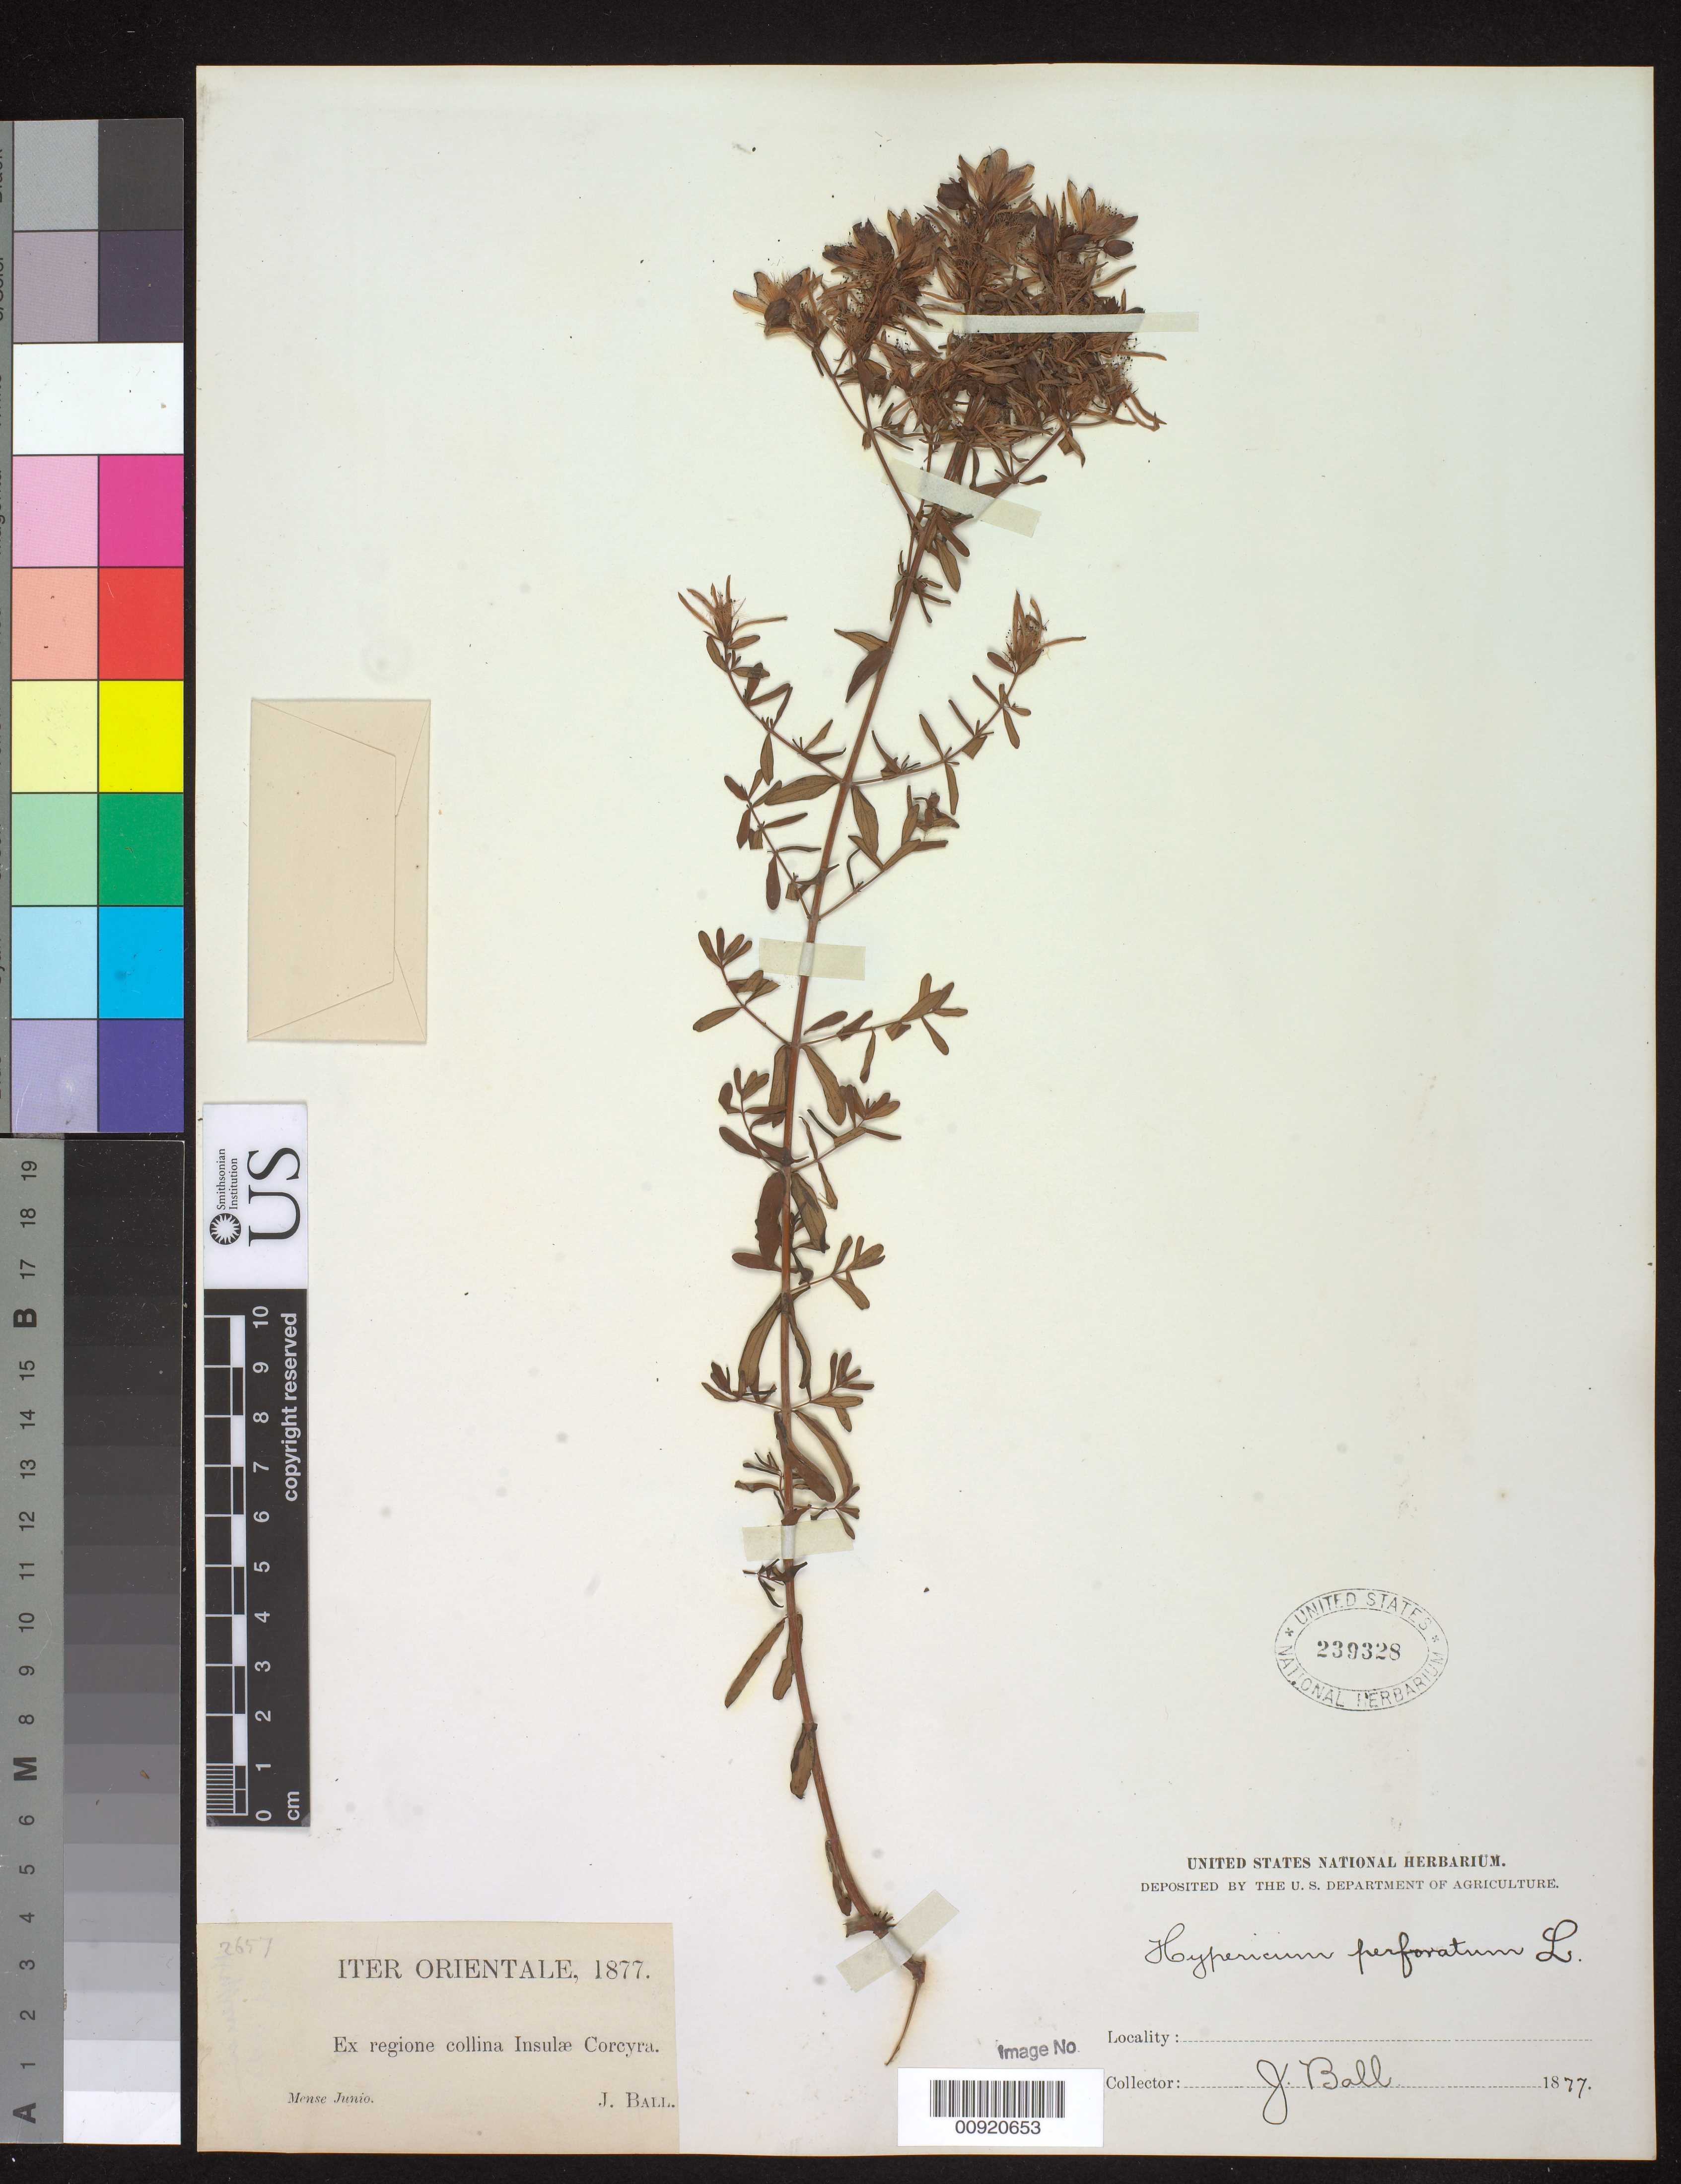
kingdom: Plantae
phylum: Tracheophyta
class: Magnoliopsida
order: Malpighiales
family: Hypericaceae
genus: Hypericum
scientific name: Hypericum perforatum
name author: L.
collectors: J. Ball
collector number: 2657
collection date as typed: Jun 1877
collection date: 1877-06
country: Greece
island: Corfu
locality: Ex regione collina Insulae Corcyra.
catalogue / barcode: US 239328